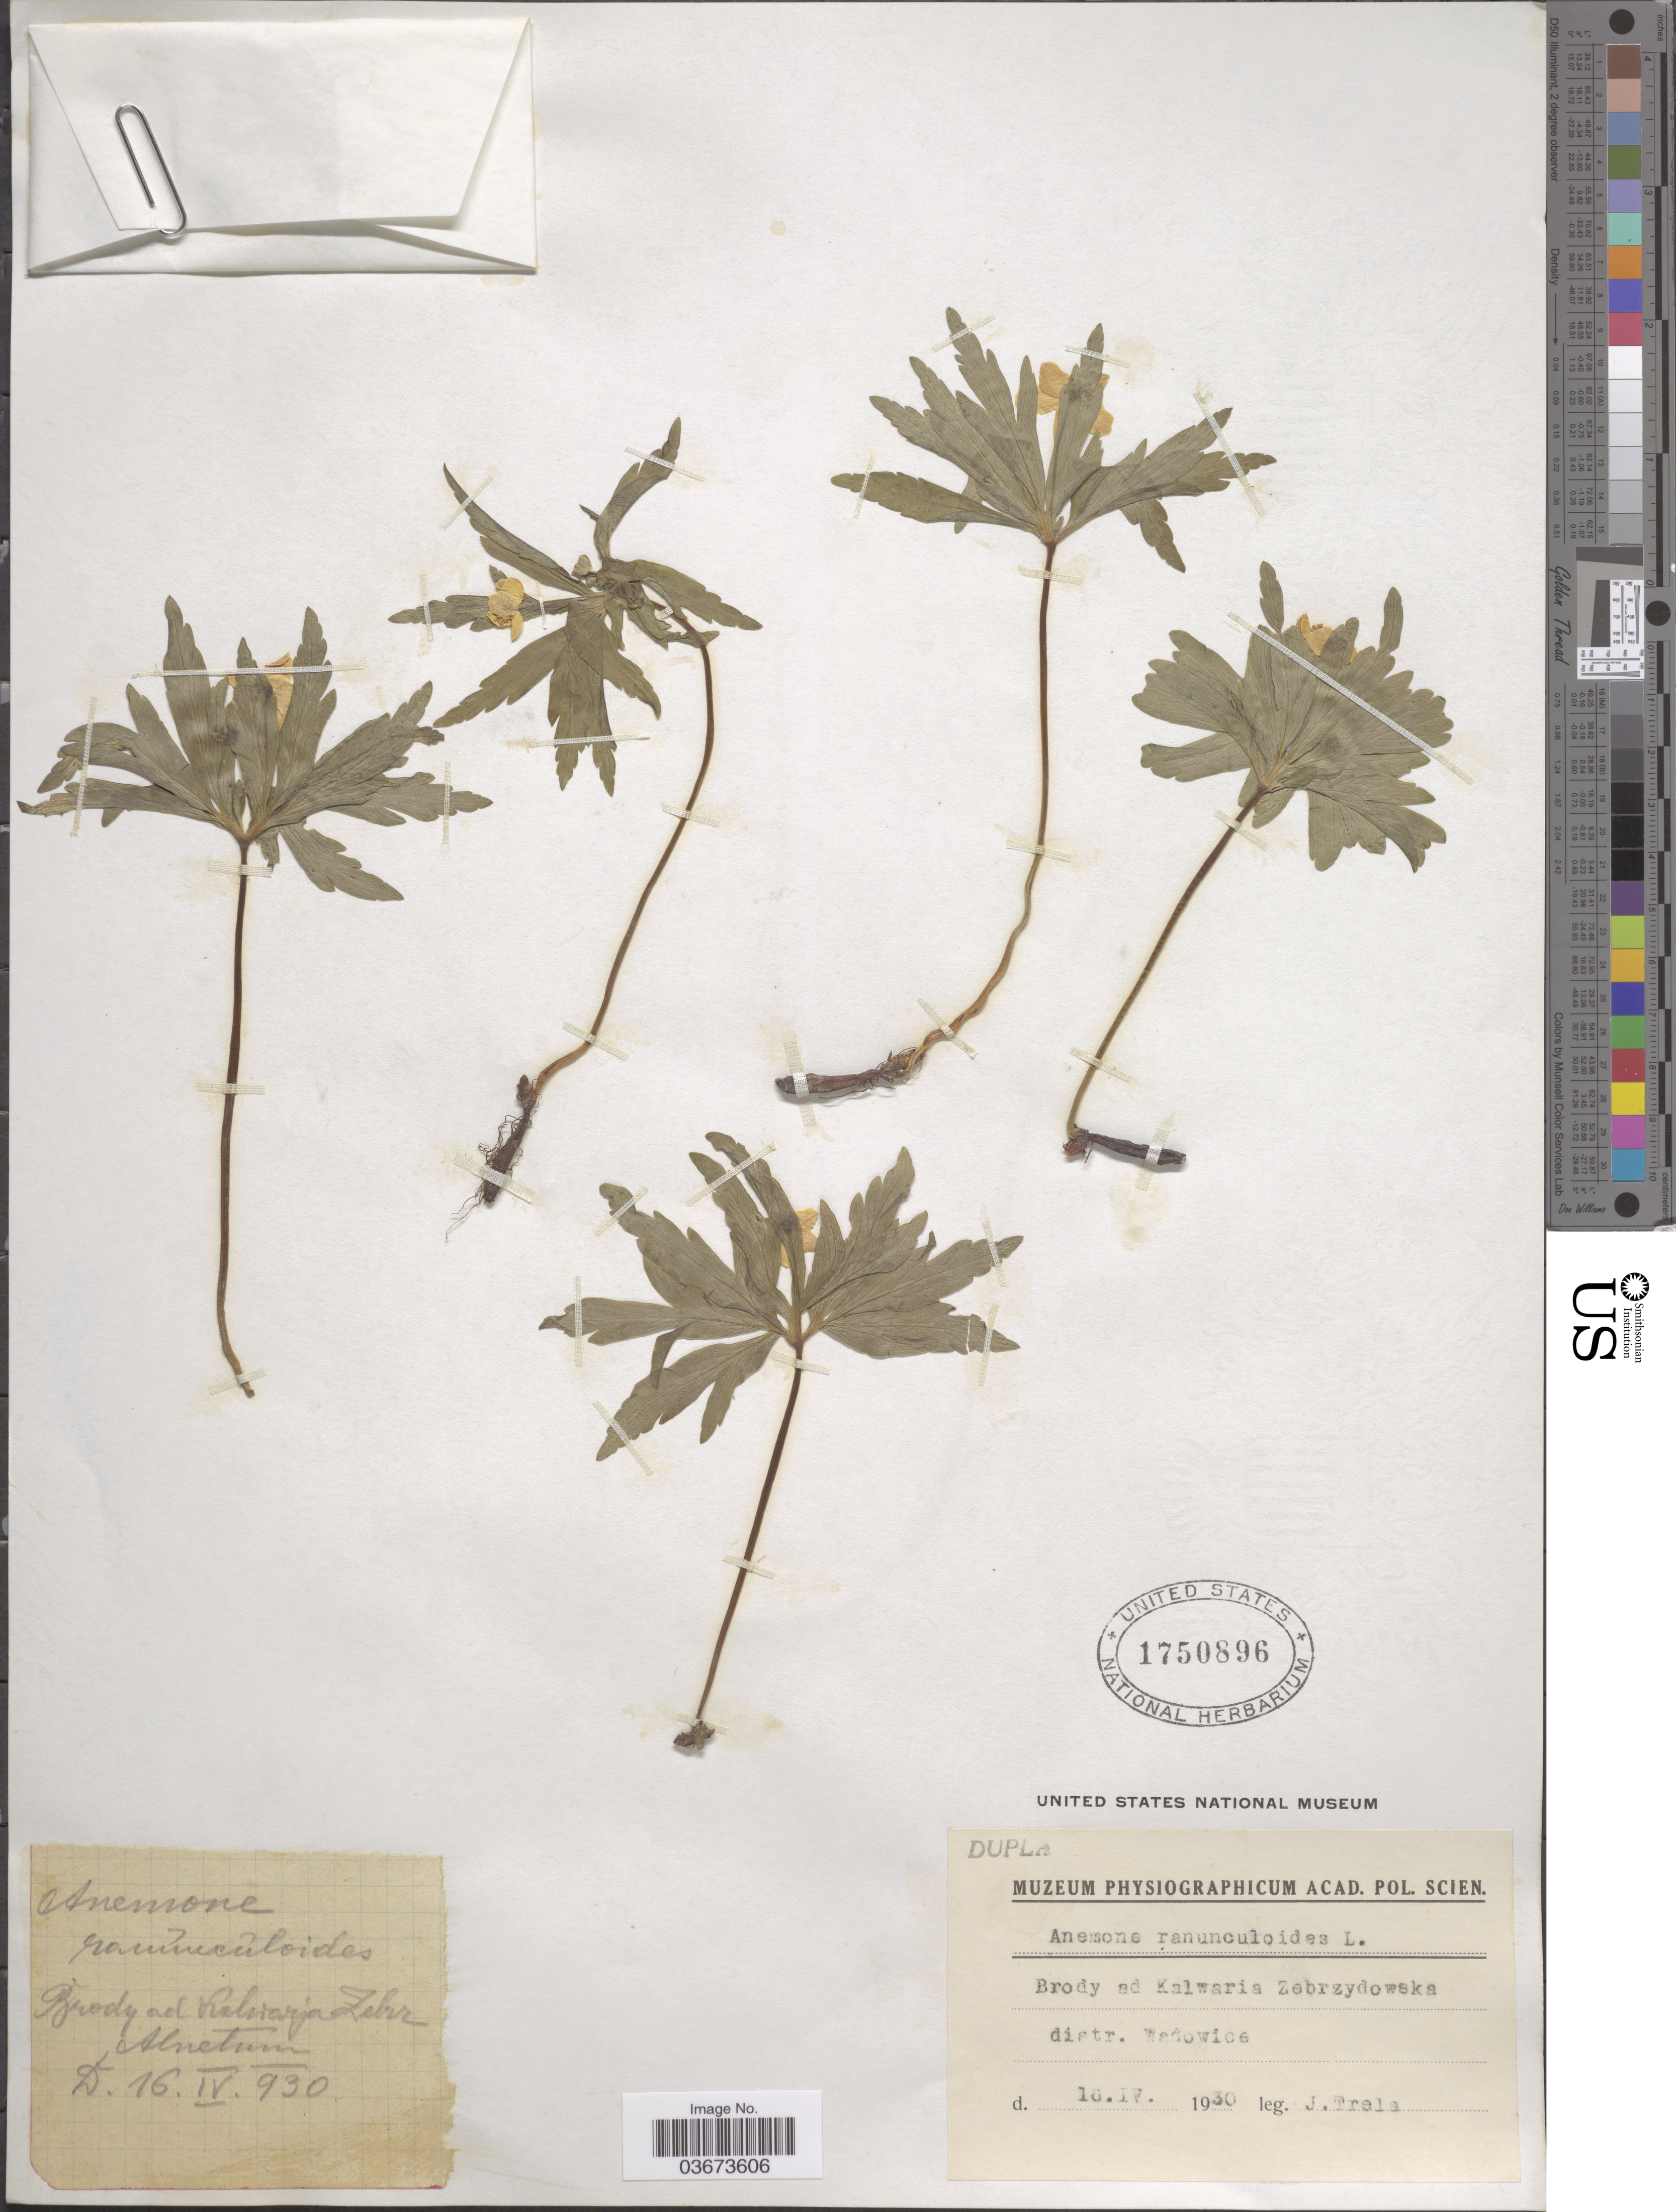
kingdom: Plantae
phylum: Tracheophyta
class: Magnoliopsida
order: Ranunculales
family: Ranunculaceae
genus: Anemone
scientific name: Anemone ranunculoides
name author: L.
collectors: J. Trela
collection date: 1930-04-16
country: Poland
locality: Brody ad Kalwaria Zebrzydowska distr. Wadowice. Alnetum [unsure placement].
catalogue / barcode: US 1750896